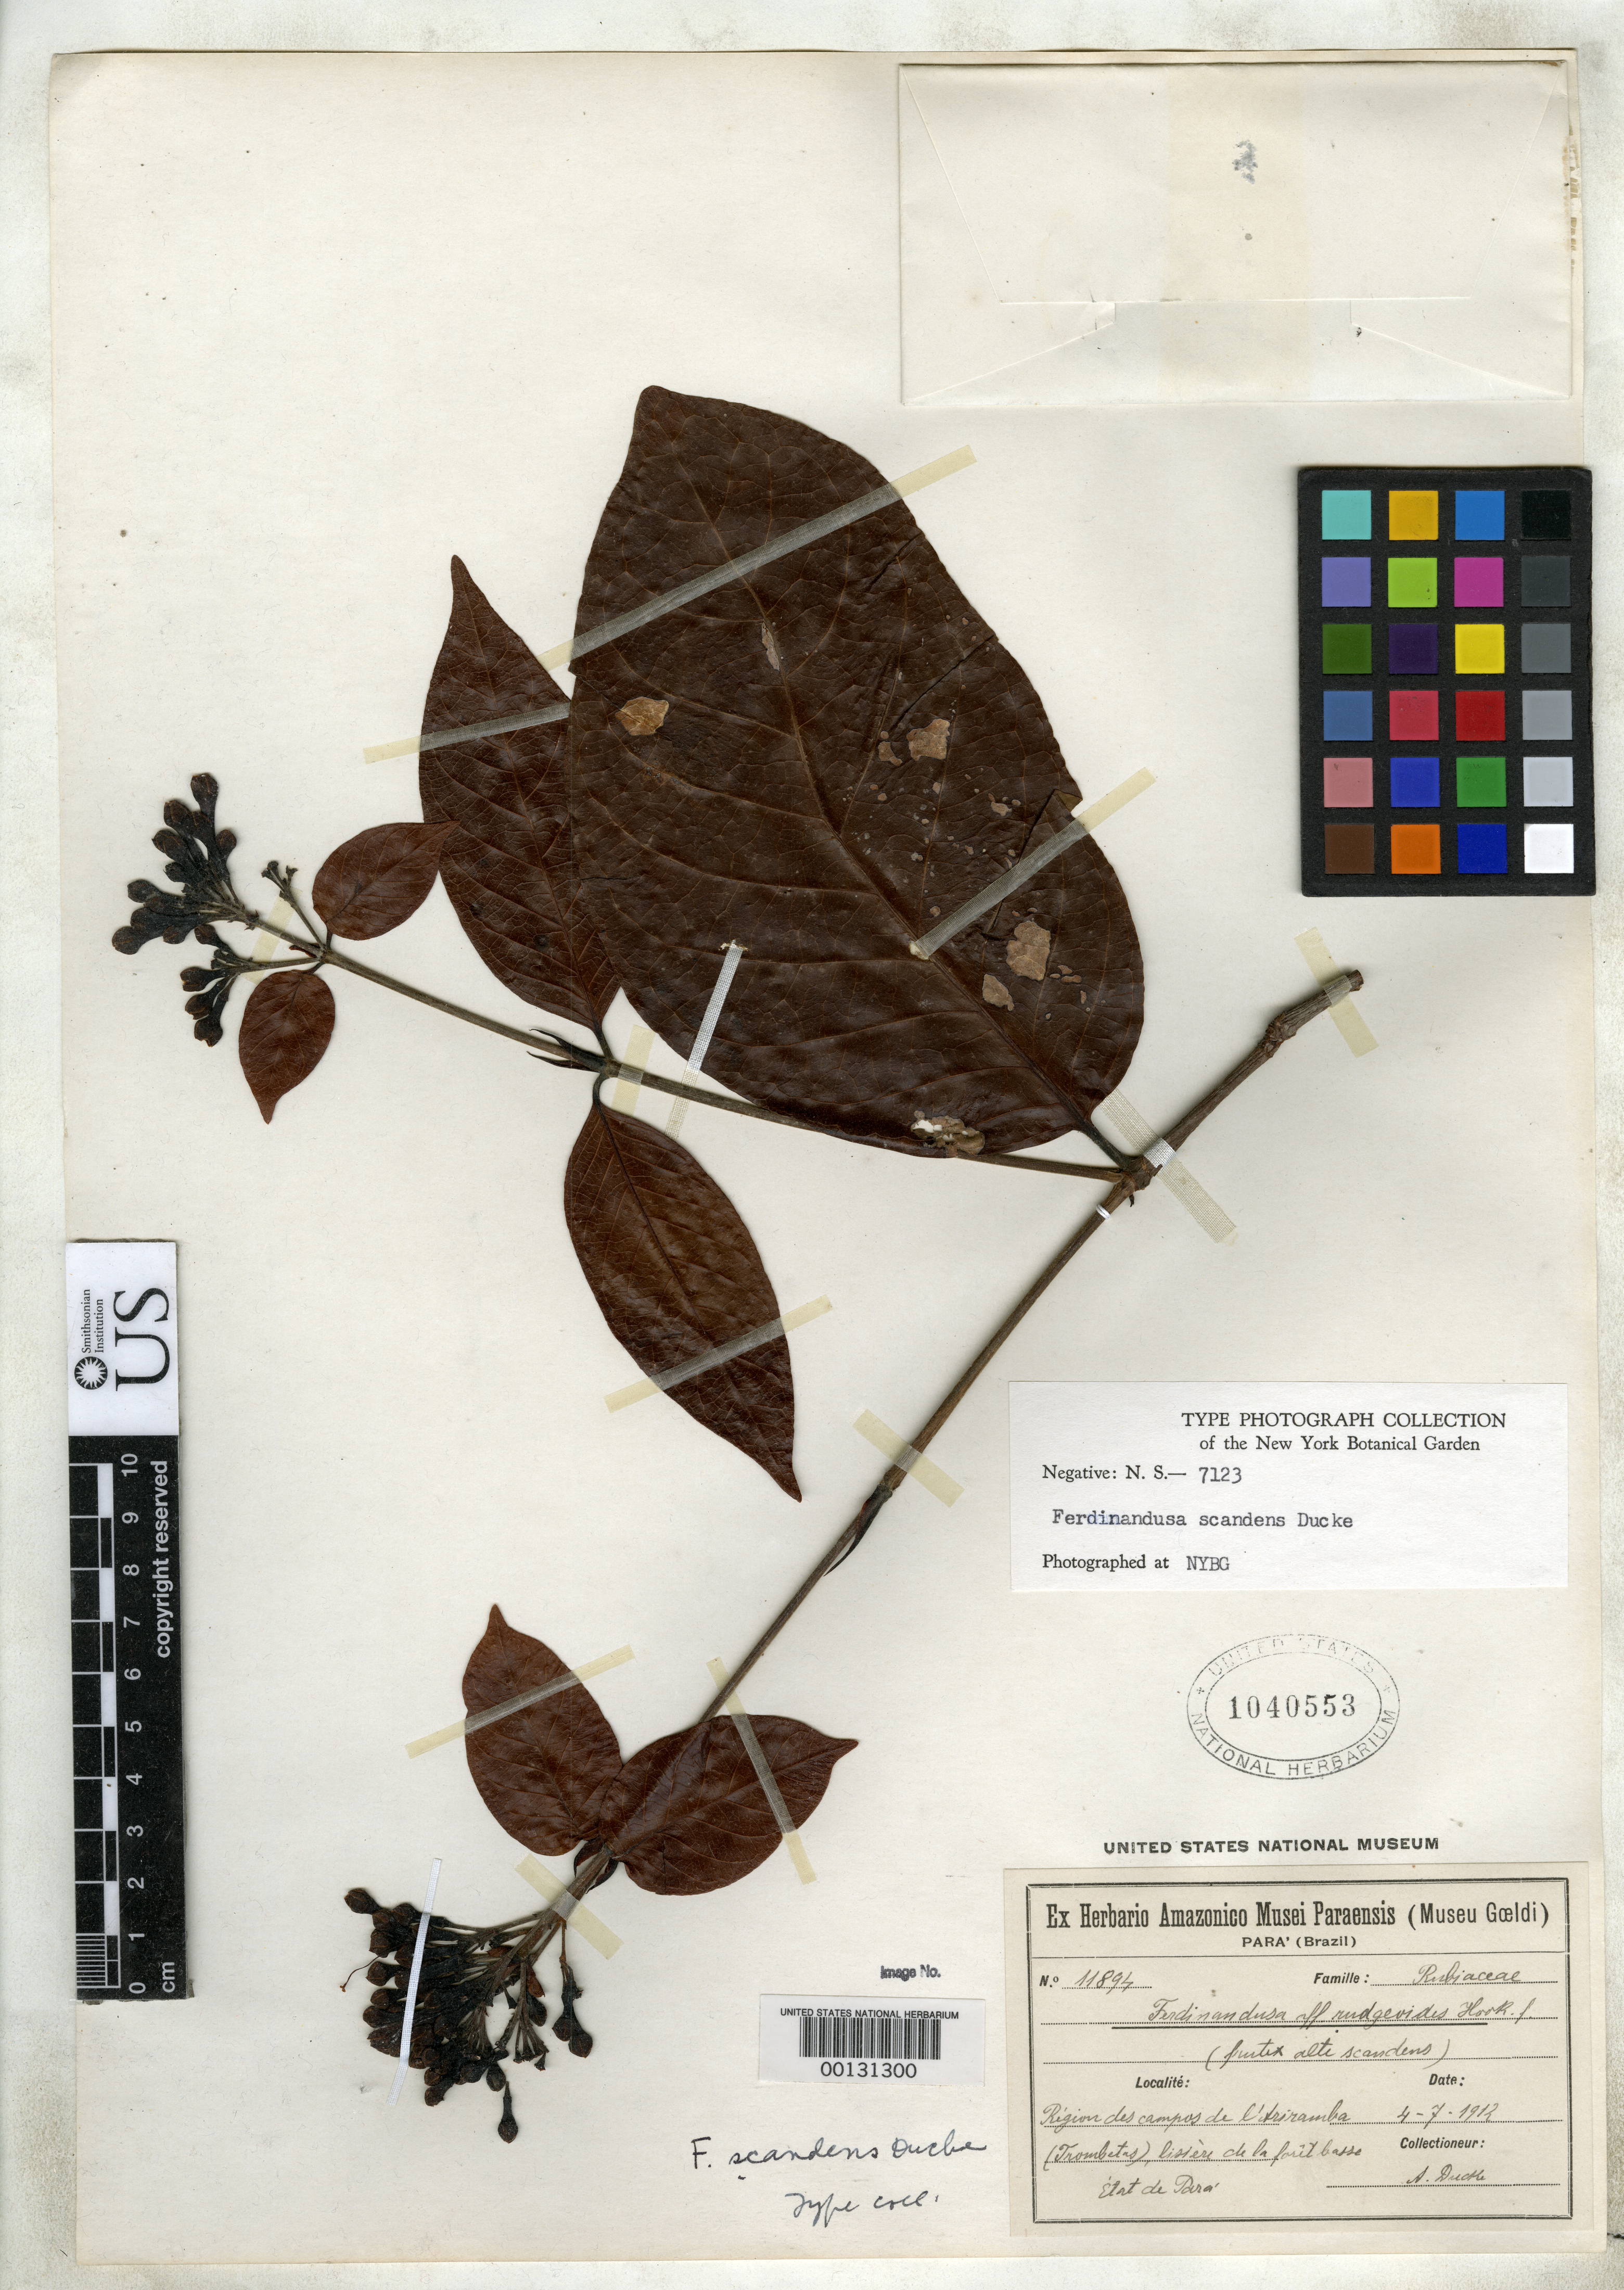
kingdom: Plantae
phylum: Tracheophyta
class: Magnoliopsida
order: Gentianales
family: Rubiaceae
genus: Ferdinandusa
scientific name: Ferdinandusa scandens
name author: Ducke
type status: Isotype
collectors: A. Ducke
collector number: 11894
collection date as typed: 04 Jul 1912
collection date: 1912-07-04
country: Brazil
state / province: Pará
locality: Region des Campos de L'driramba.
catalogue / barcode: US 1040553